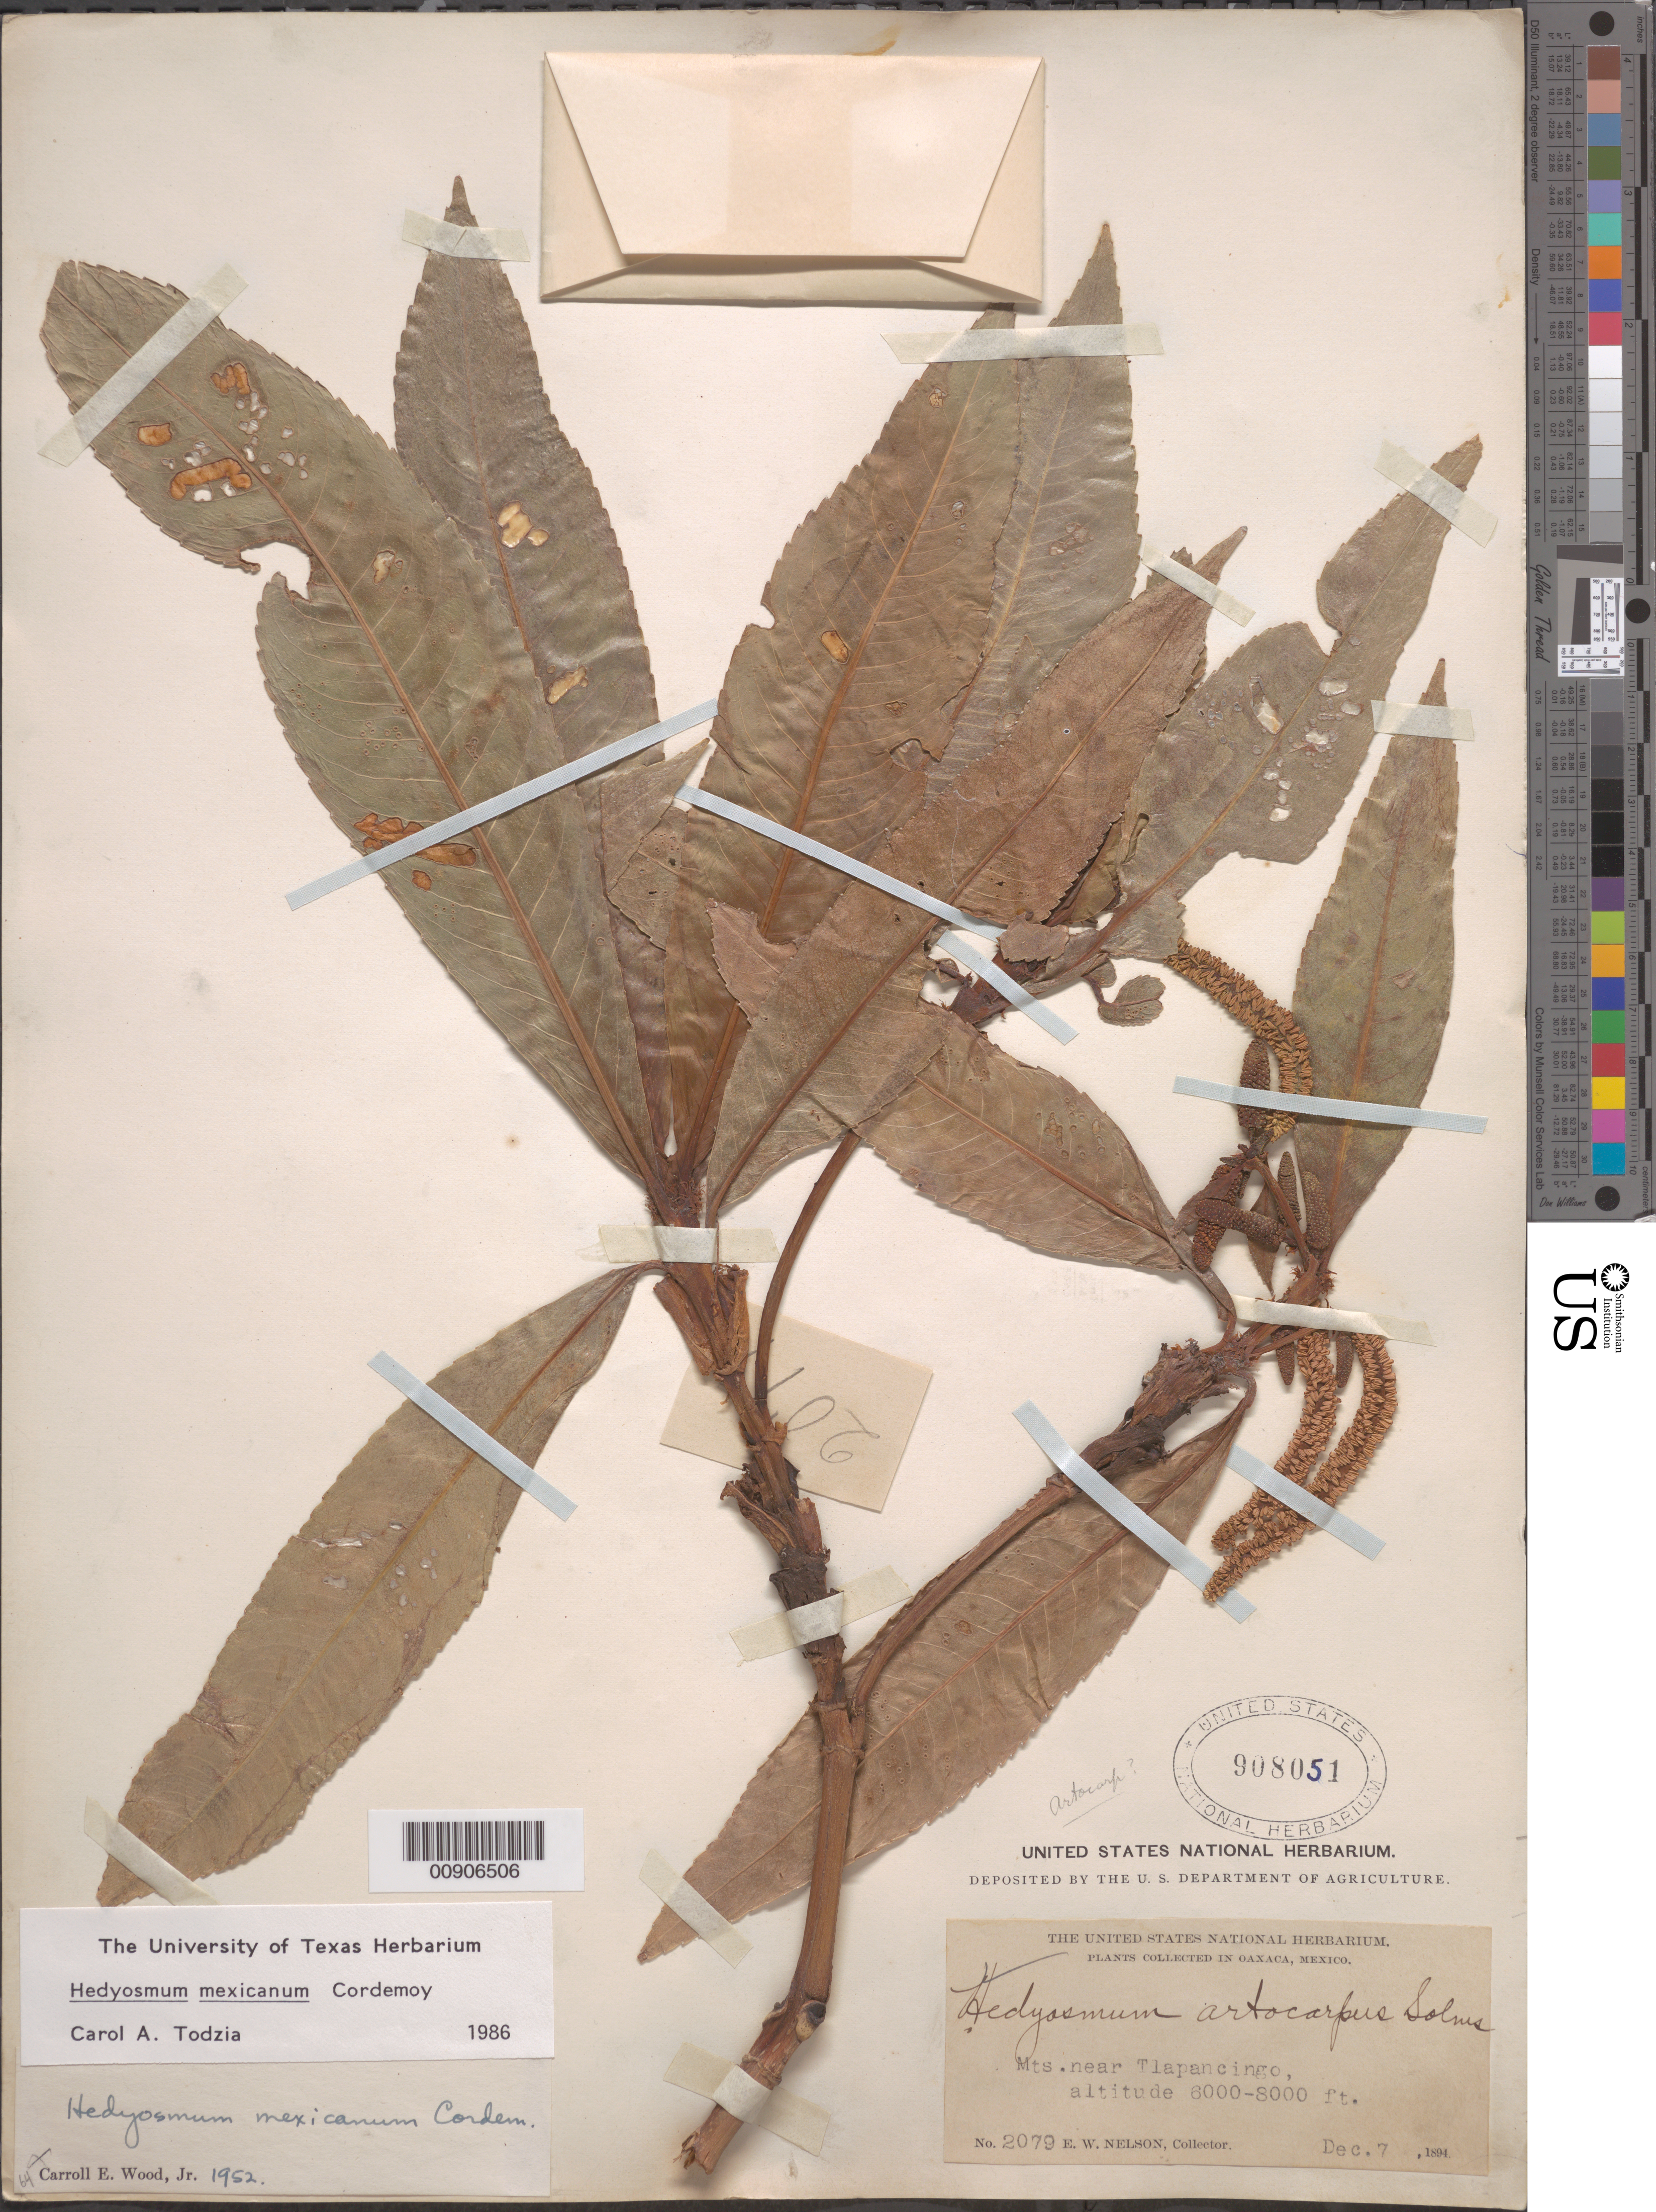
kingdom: Plantae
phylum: Tracheophyta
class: Magnoliopsida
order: Chloranthales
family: Chloranthaceae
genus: Hedyosmum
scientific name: Hedyosmum mexicanum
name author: C. Cordem.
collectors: E. W. Nelson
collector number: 2079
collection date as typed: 07 Dec 1894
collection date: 1894-12-07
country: Mexico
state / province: Oaxaca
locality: Mts. near Tlapancingo, Oaxaca.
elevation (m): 1829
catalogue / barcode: US 908051